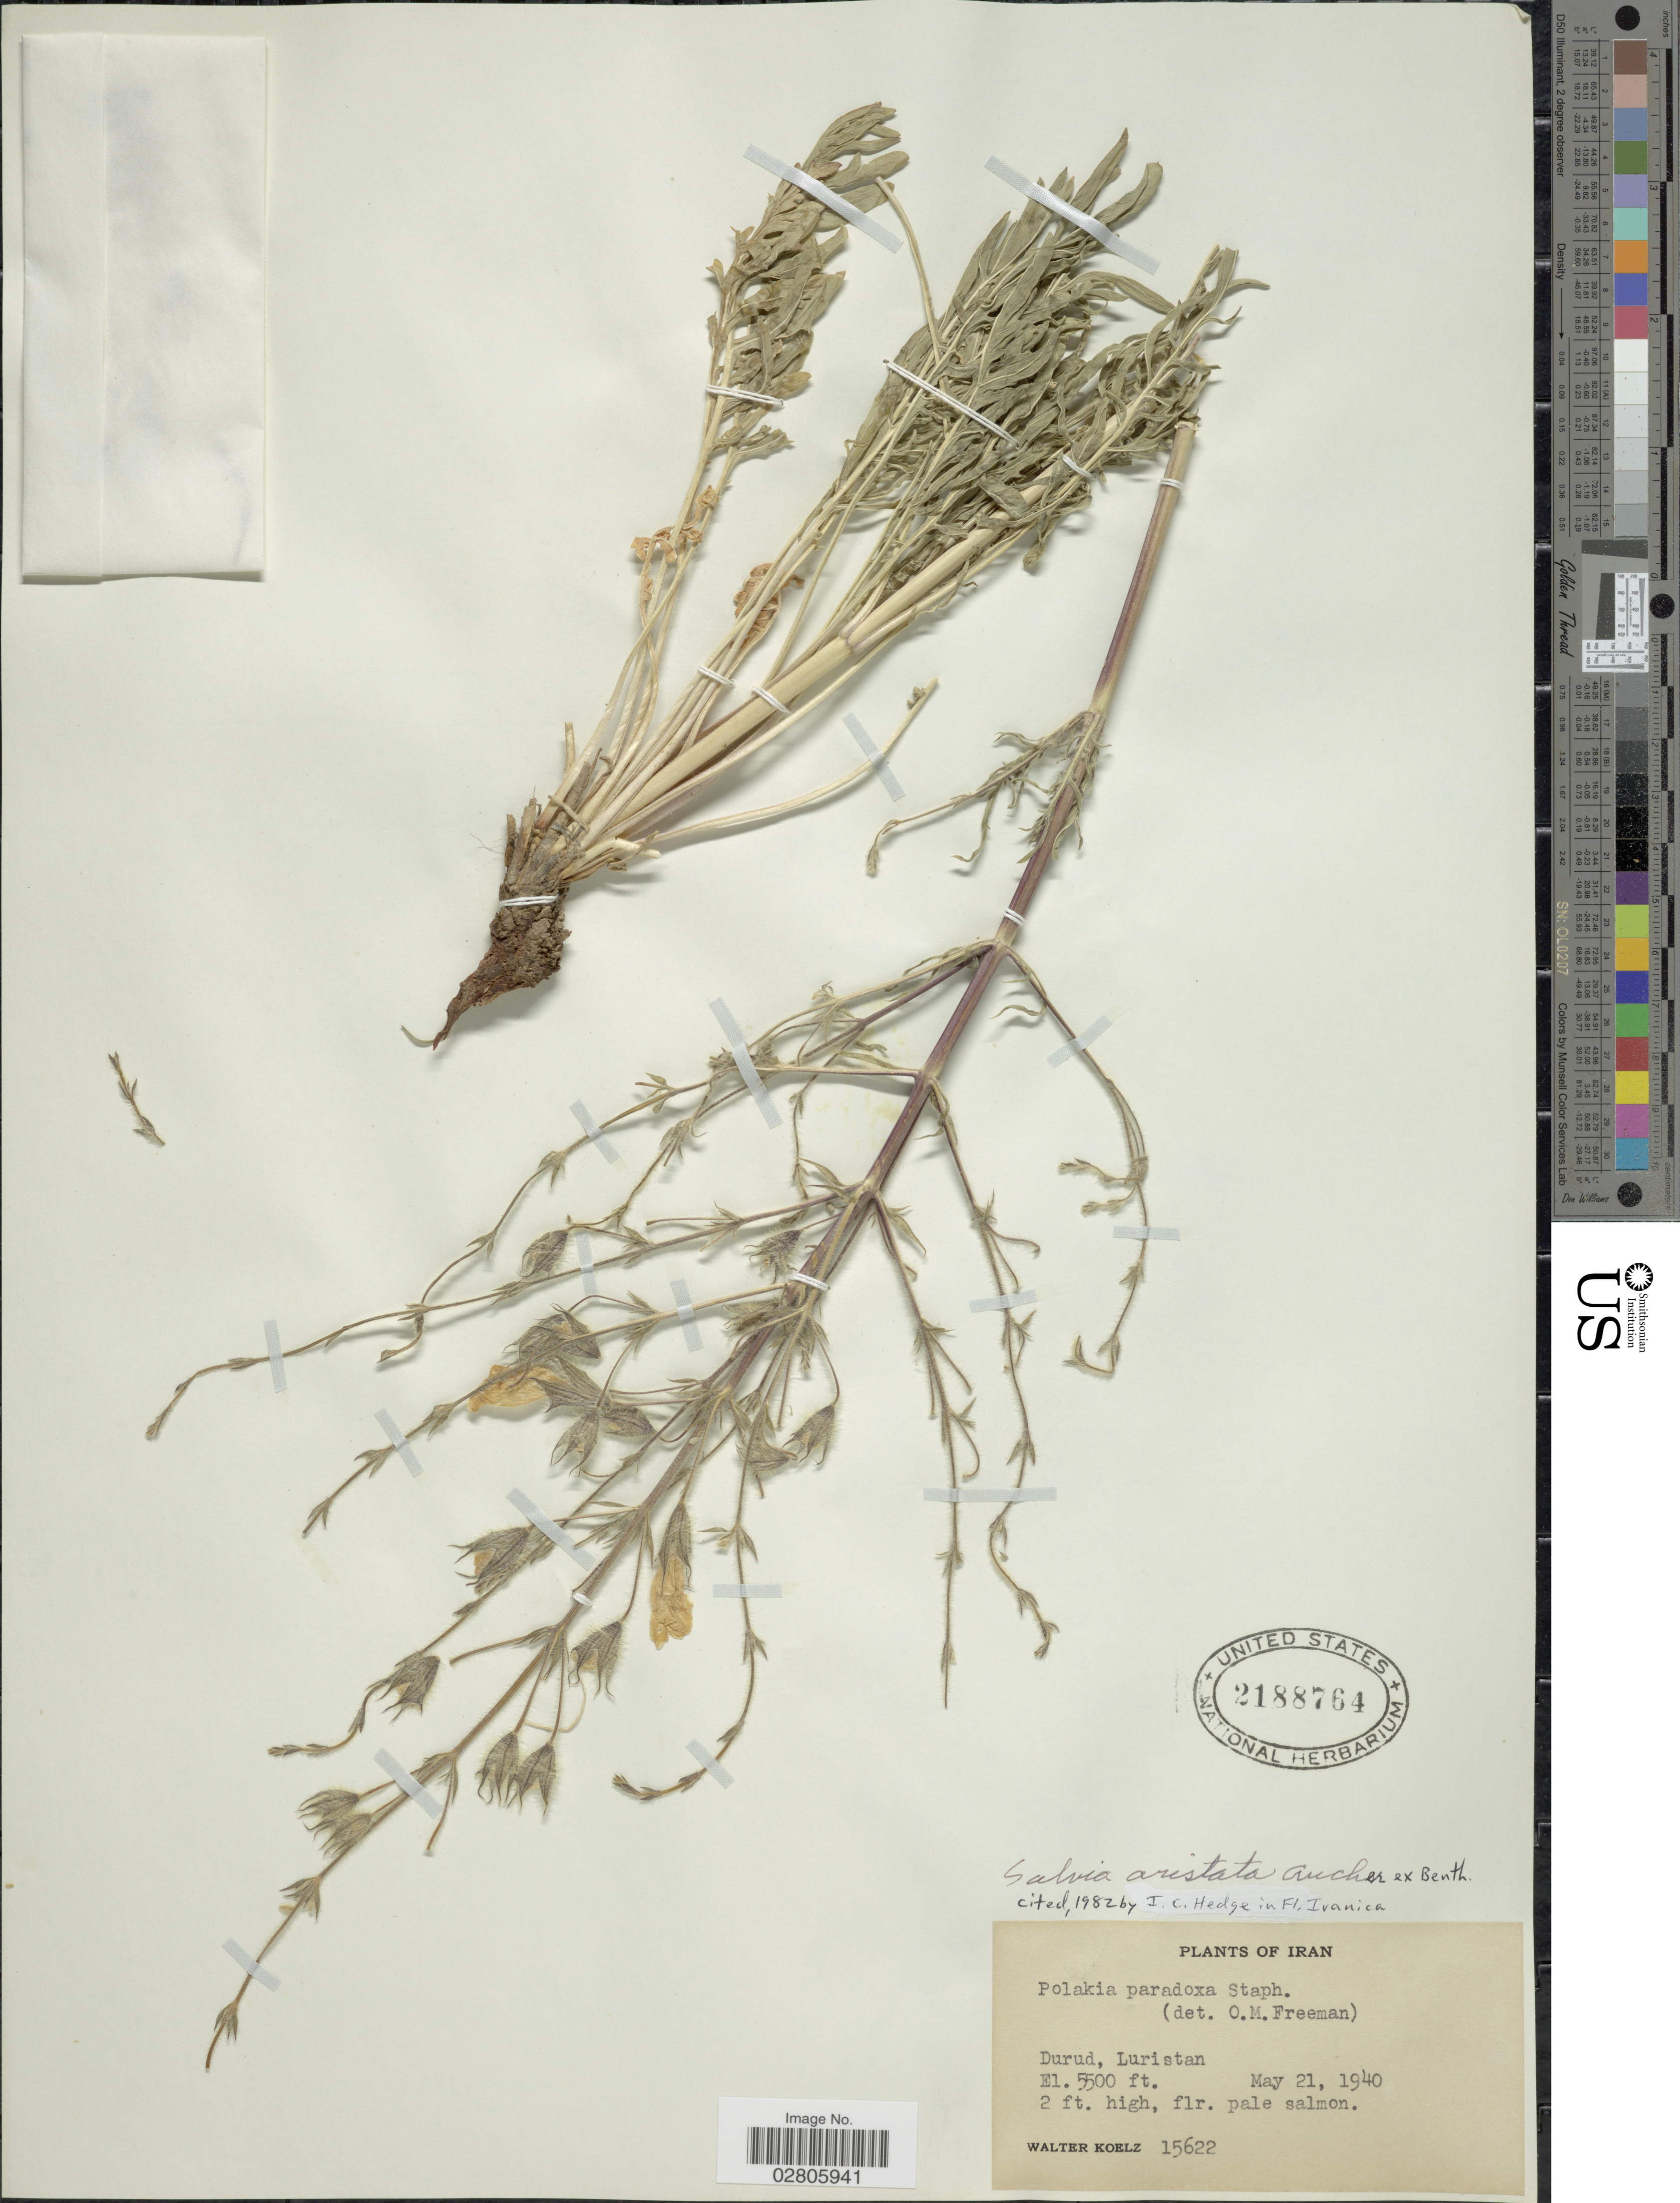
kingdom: Plantae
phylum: Tracheophyta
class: Magnoliopsida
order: Lamiales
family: Lamiaceae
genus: Salvia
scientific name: Salvia aristata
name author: Aucher ex Benth.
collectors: W. N. Koelz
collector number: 15622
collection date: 1940-05-21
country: Iran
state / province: Hormozgan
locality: Durud, Luristan.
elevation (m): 1676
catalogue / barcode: US 2188764